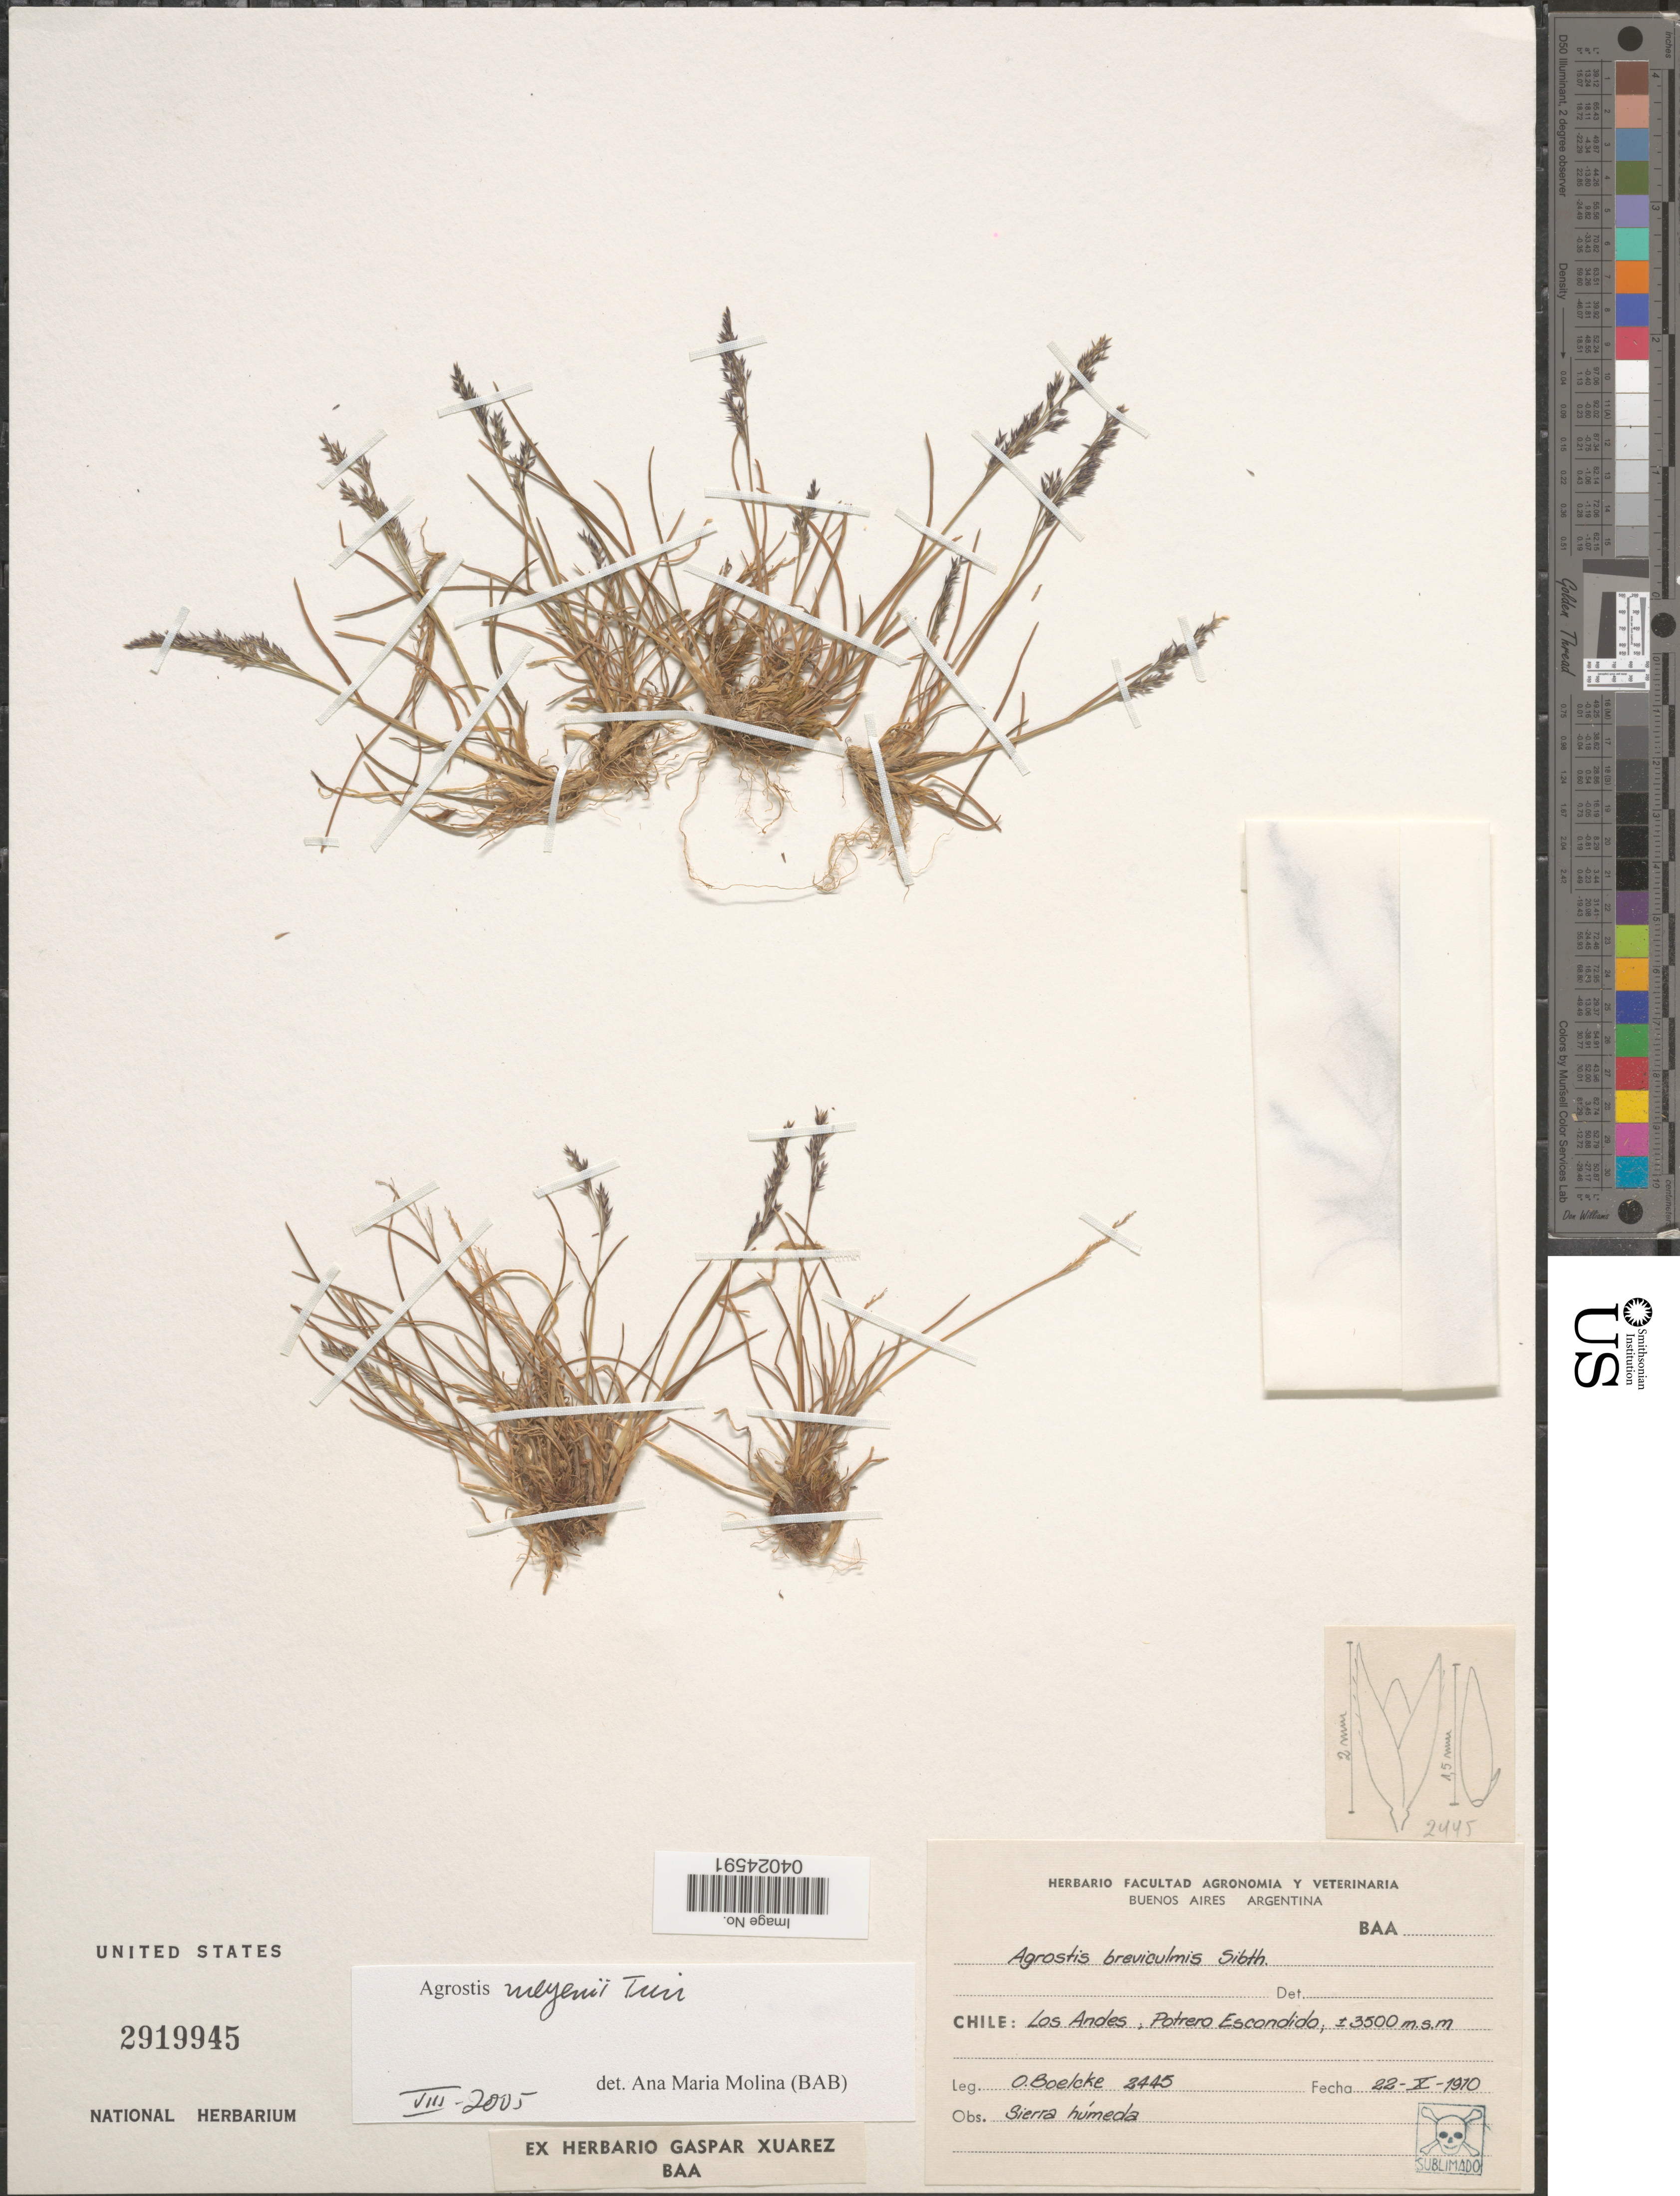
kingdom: Plantae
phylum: Tracheophyta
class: Liliopsida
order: Poales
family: Poaceae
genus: Agrostis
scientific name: Agrostis meyenii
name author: Trin.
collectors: O. Boelcke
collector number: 2445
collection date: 1970-10-22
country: Chile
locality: Los Andes, Potrero Escondido.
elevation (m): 3500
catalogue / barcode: US 2919945